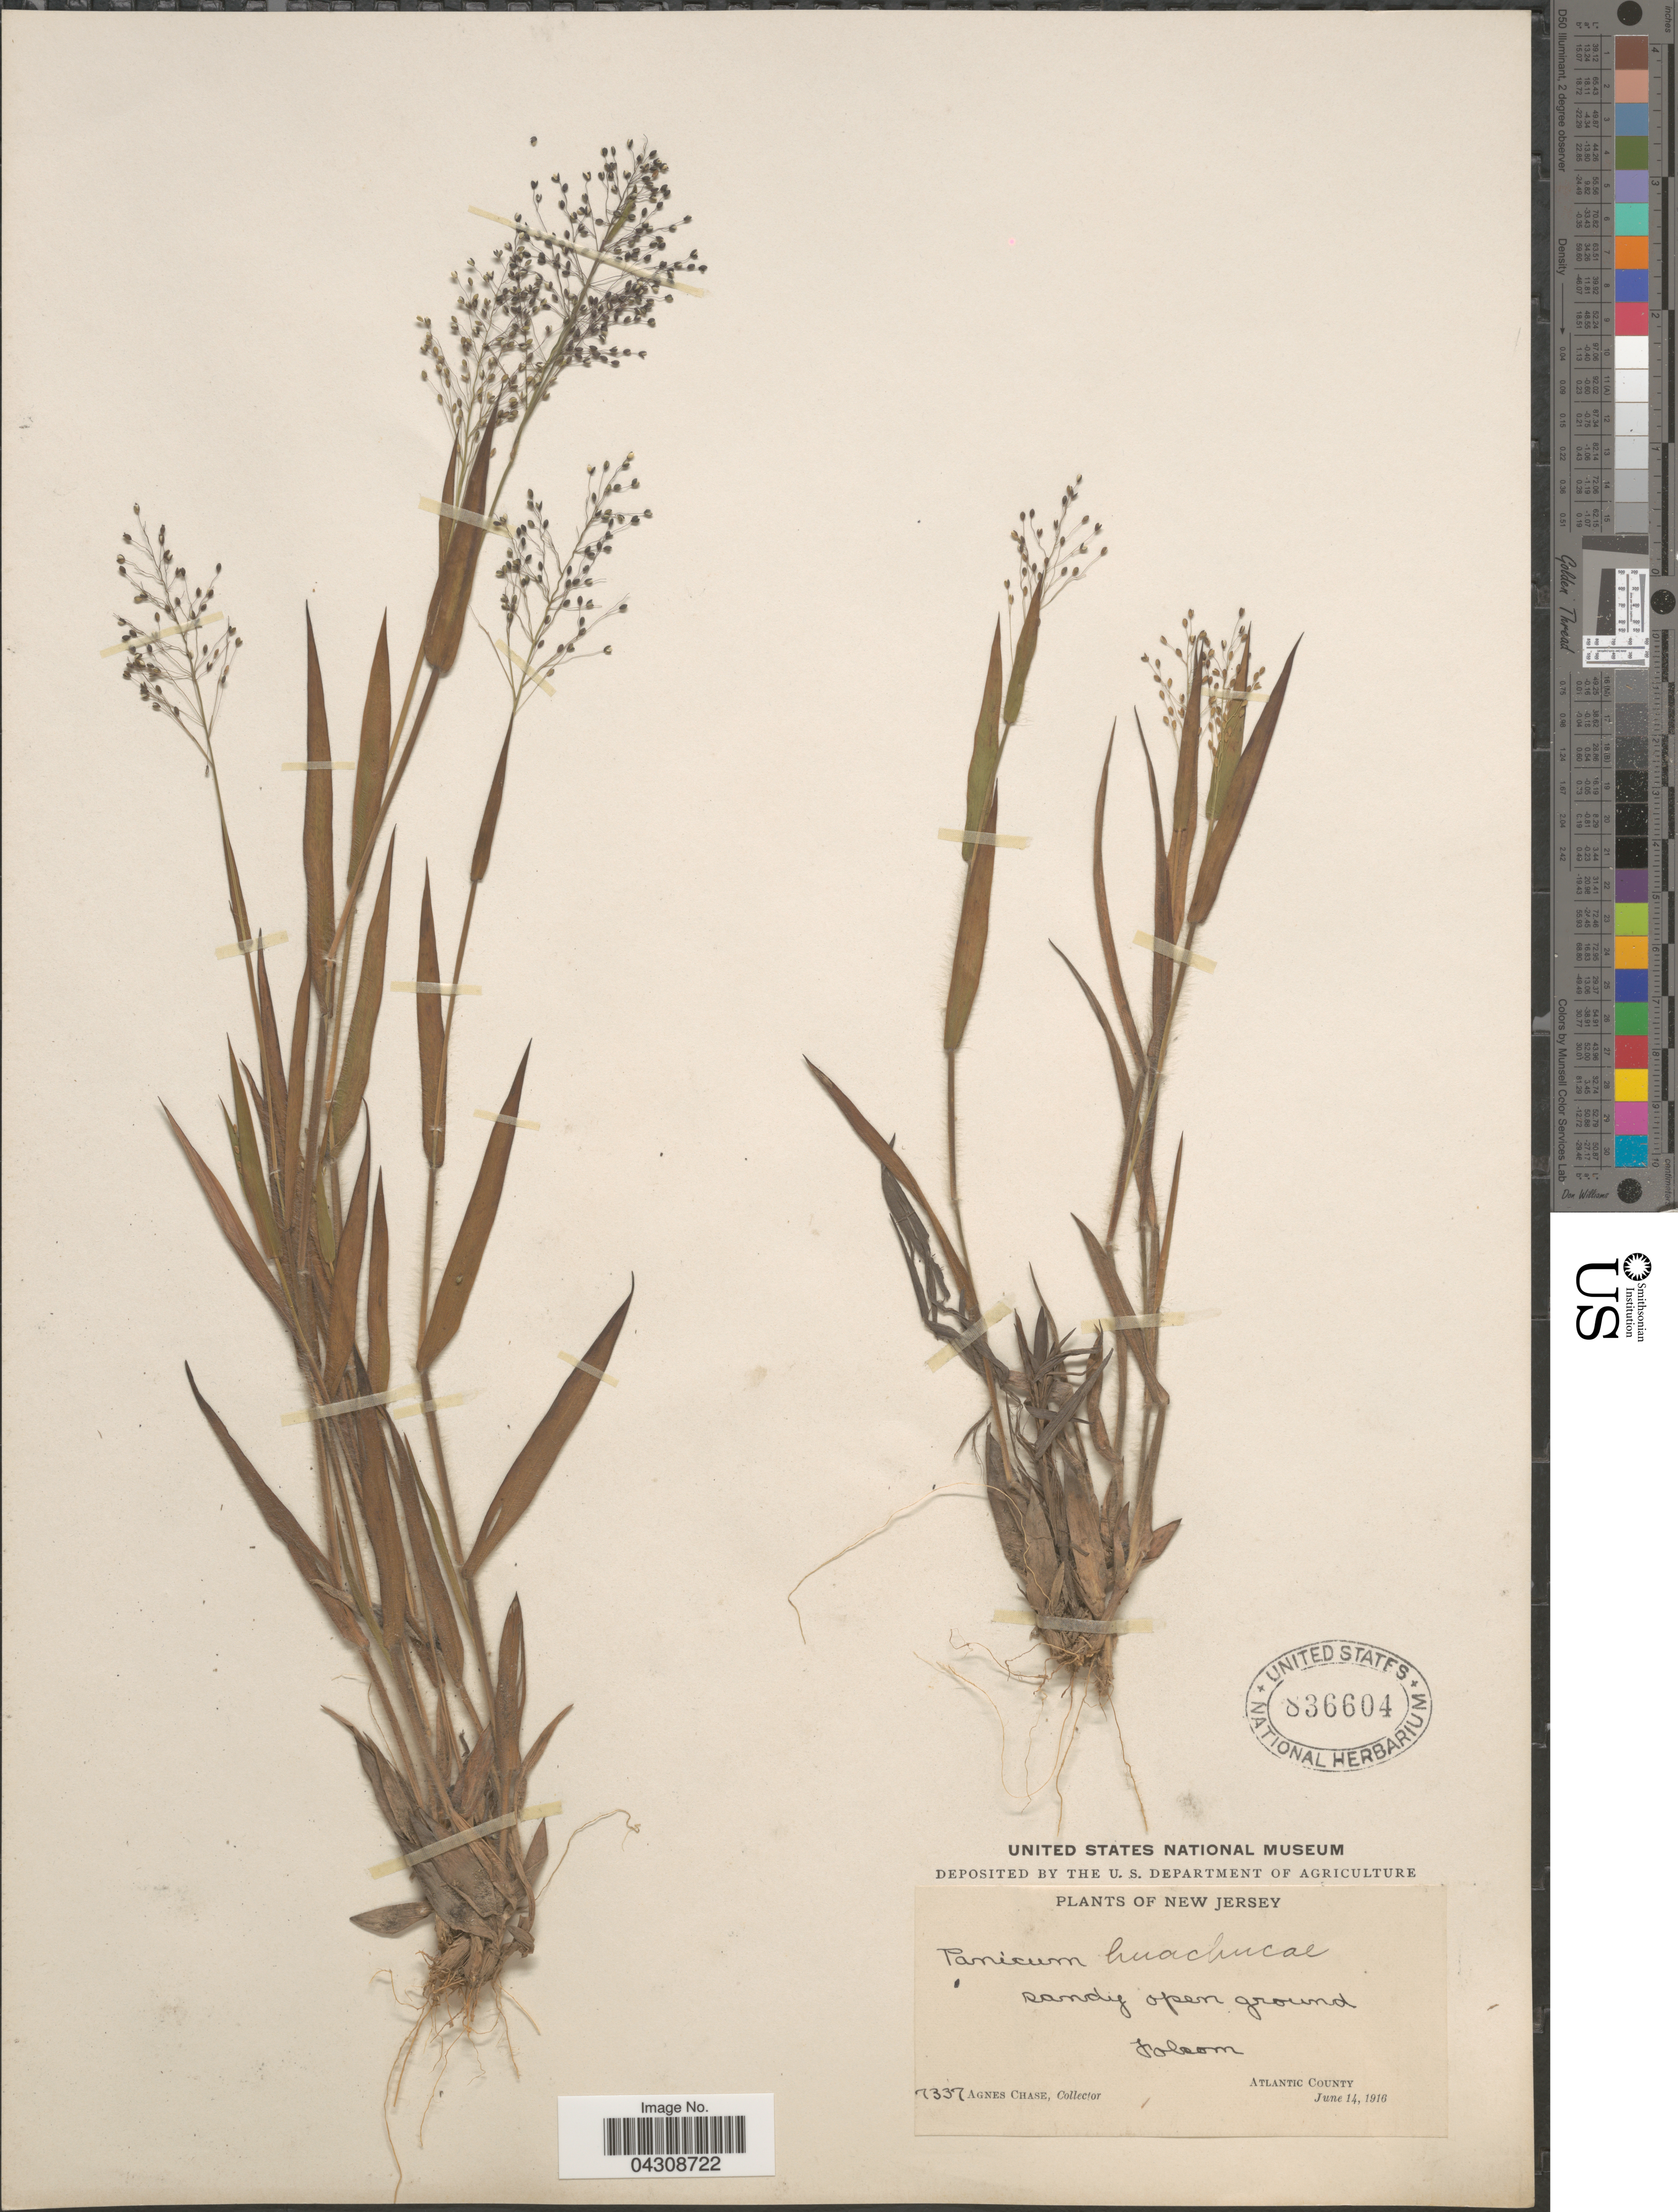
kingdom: Plantae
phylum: Tracheophyta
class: Liliopsida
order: Poales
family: Poaceae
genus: Dichanthelium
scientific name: Dichanthelium acuminatum var. acuminatum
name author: (Sw.) Gould & C.A. Clark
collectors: A. Chase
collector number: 7337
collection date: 1916-06-14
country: United States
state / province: New Jersey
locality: Folsom. Atlantic County.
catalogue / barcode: US 836604